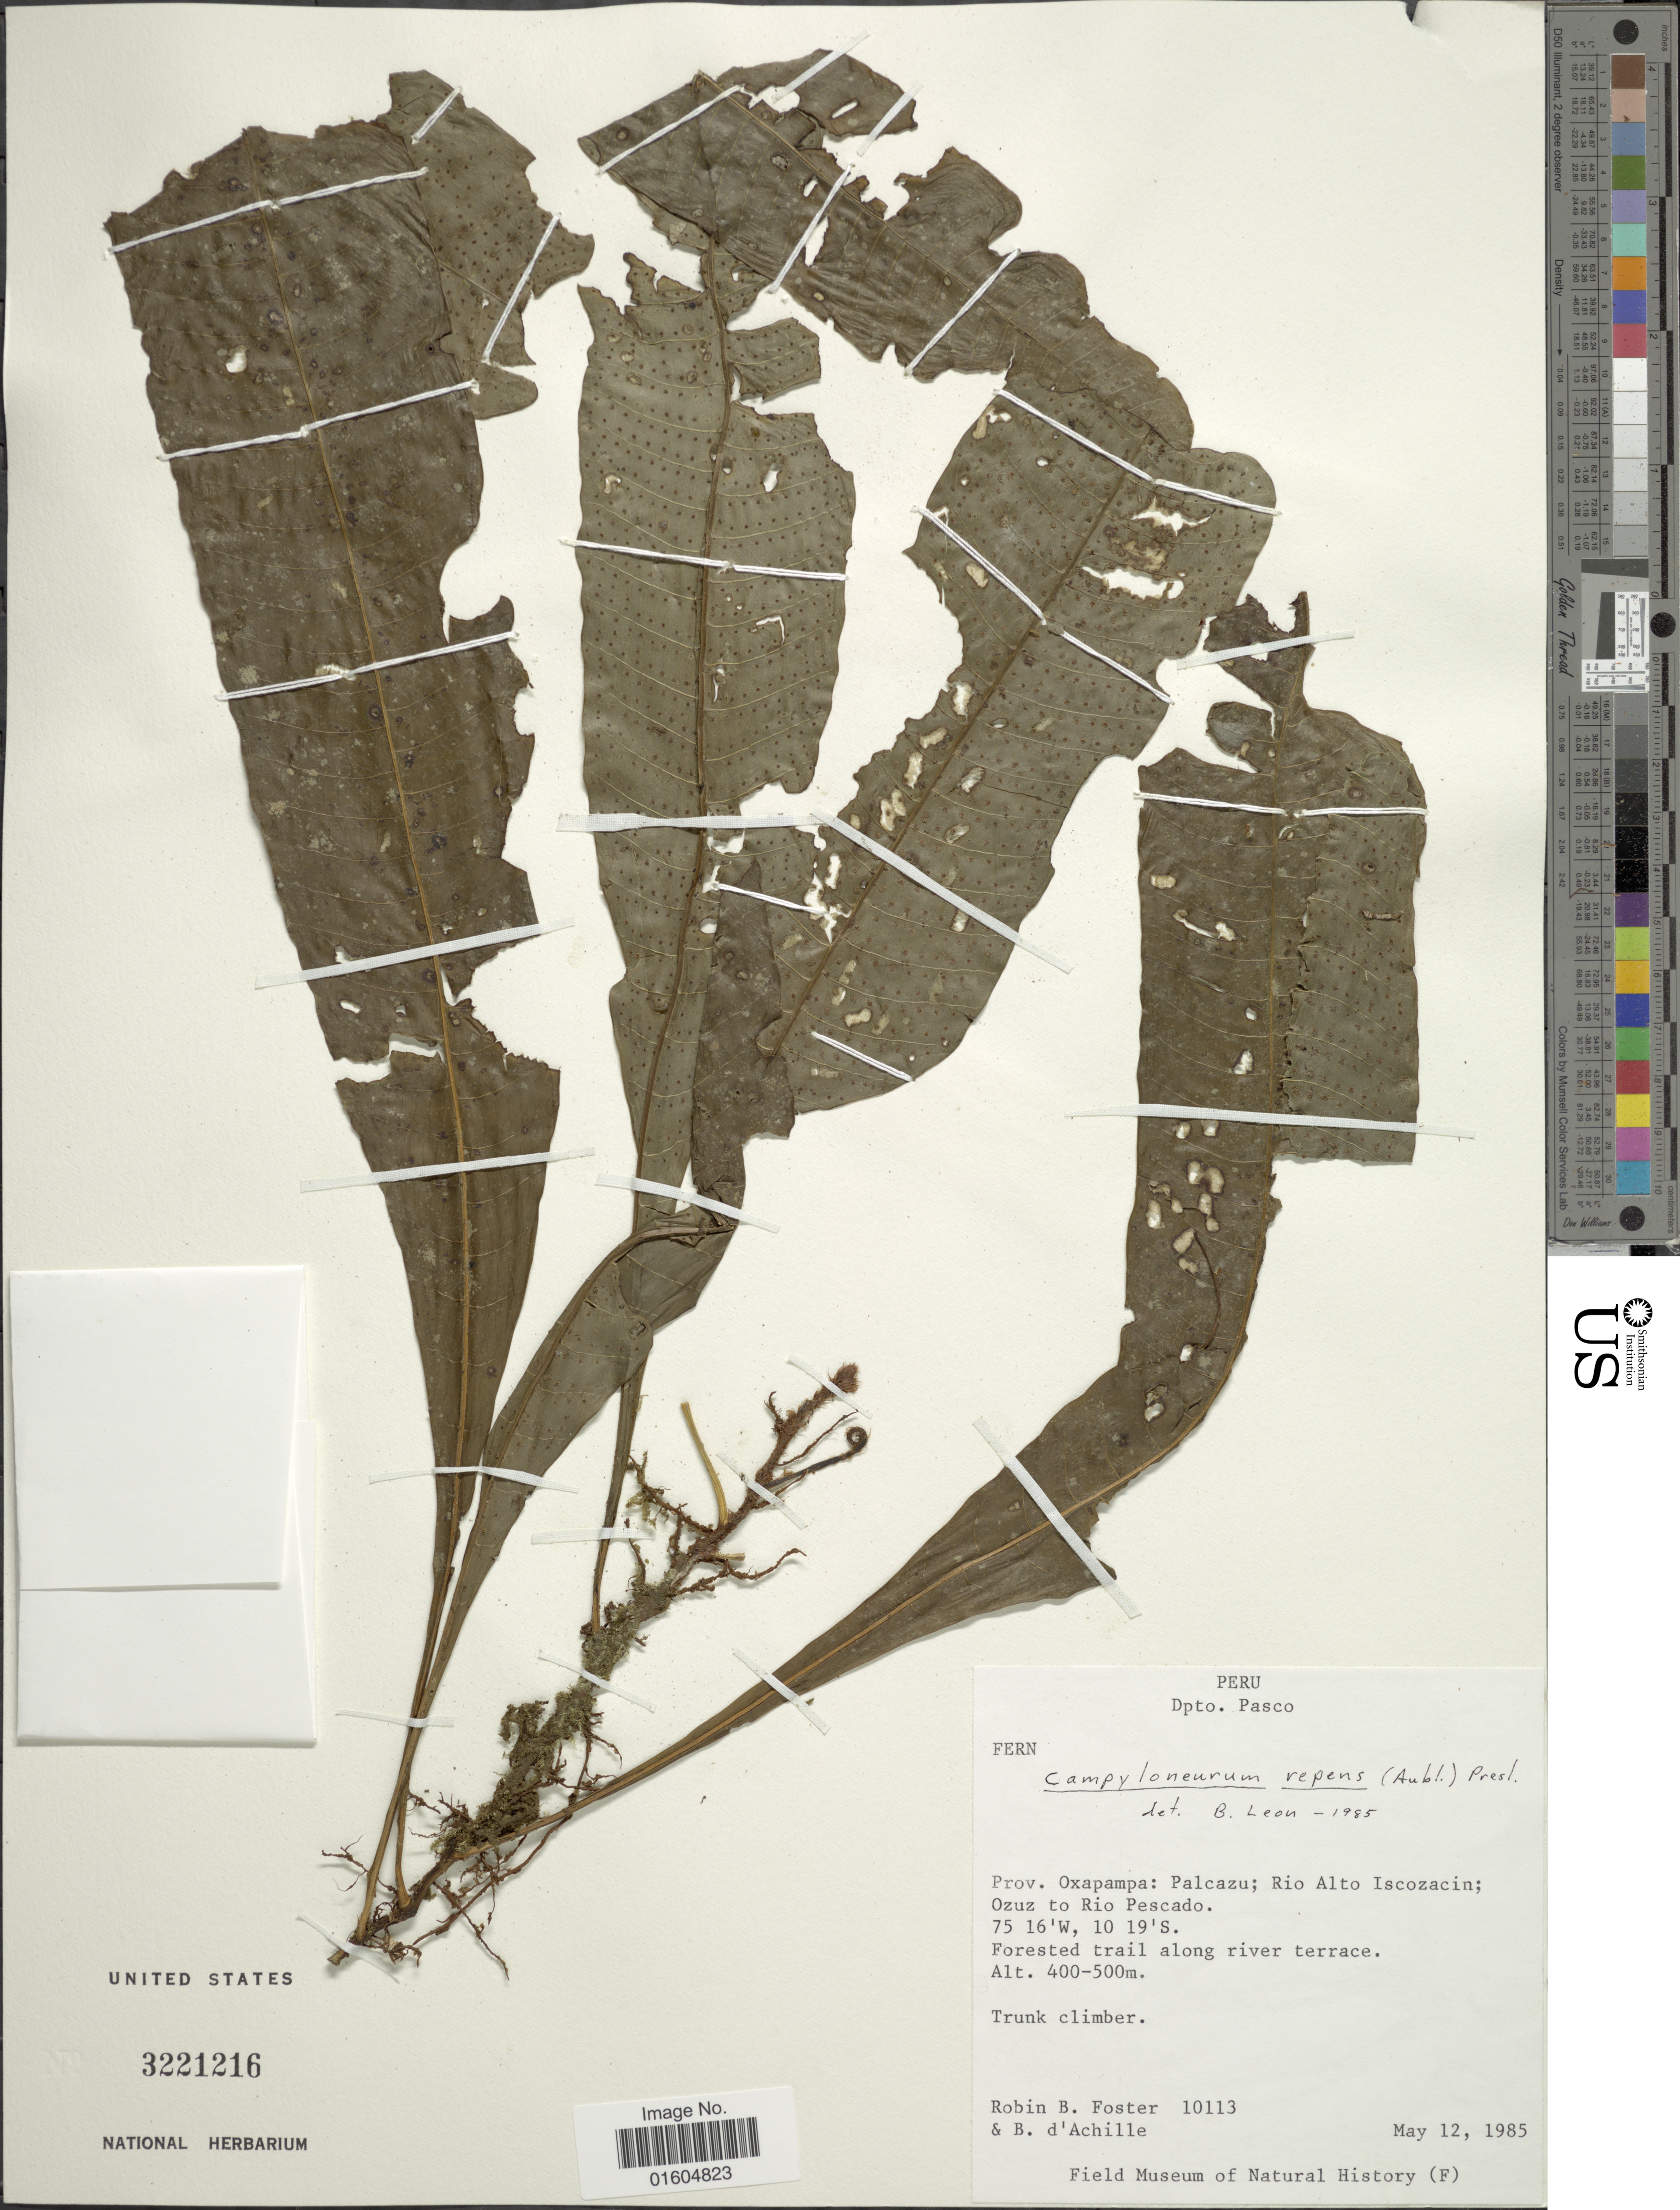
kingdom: Plantae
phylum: Tracheophyta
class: Polypodiopsida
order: Polypodiales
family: Polypodiaceae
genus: Campyloneurum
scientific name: Campyloneurum repens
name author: (Aubl.) C. Presl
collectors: R. B. Foster & B. d'Achille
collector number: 10113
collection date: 1985-05-12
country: Peru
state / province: Pasco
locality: Peru. Dpto. Pasco. Prov. Oxapampa: Palcazu; Rio Alto Iscozacin; Ozuz to Rio Pescado. Forested trail along river terrace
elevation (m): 400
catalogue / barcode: US 3221216